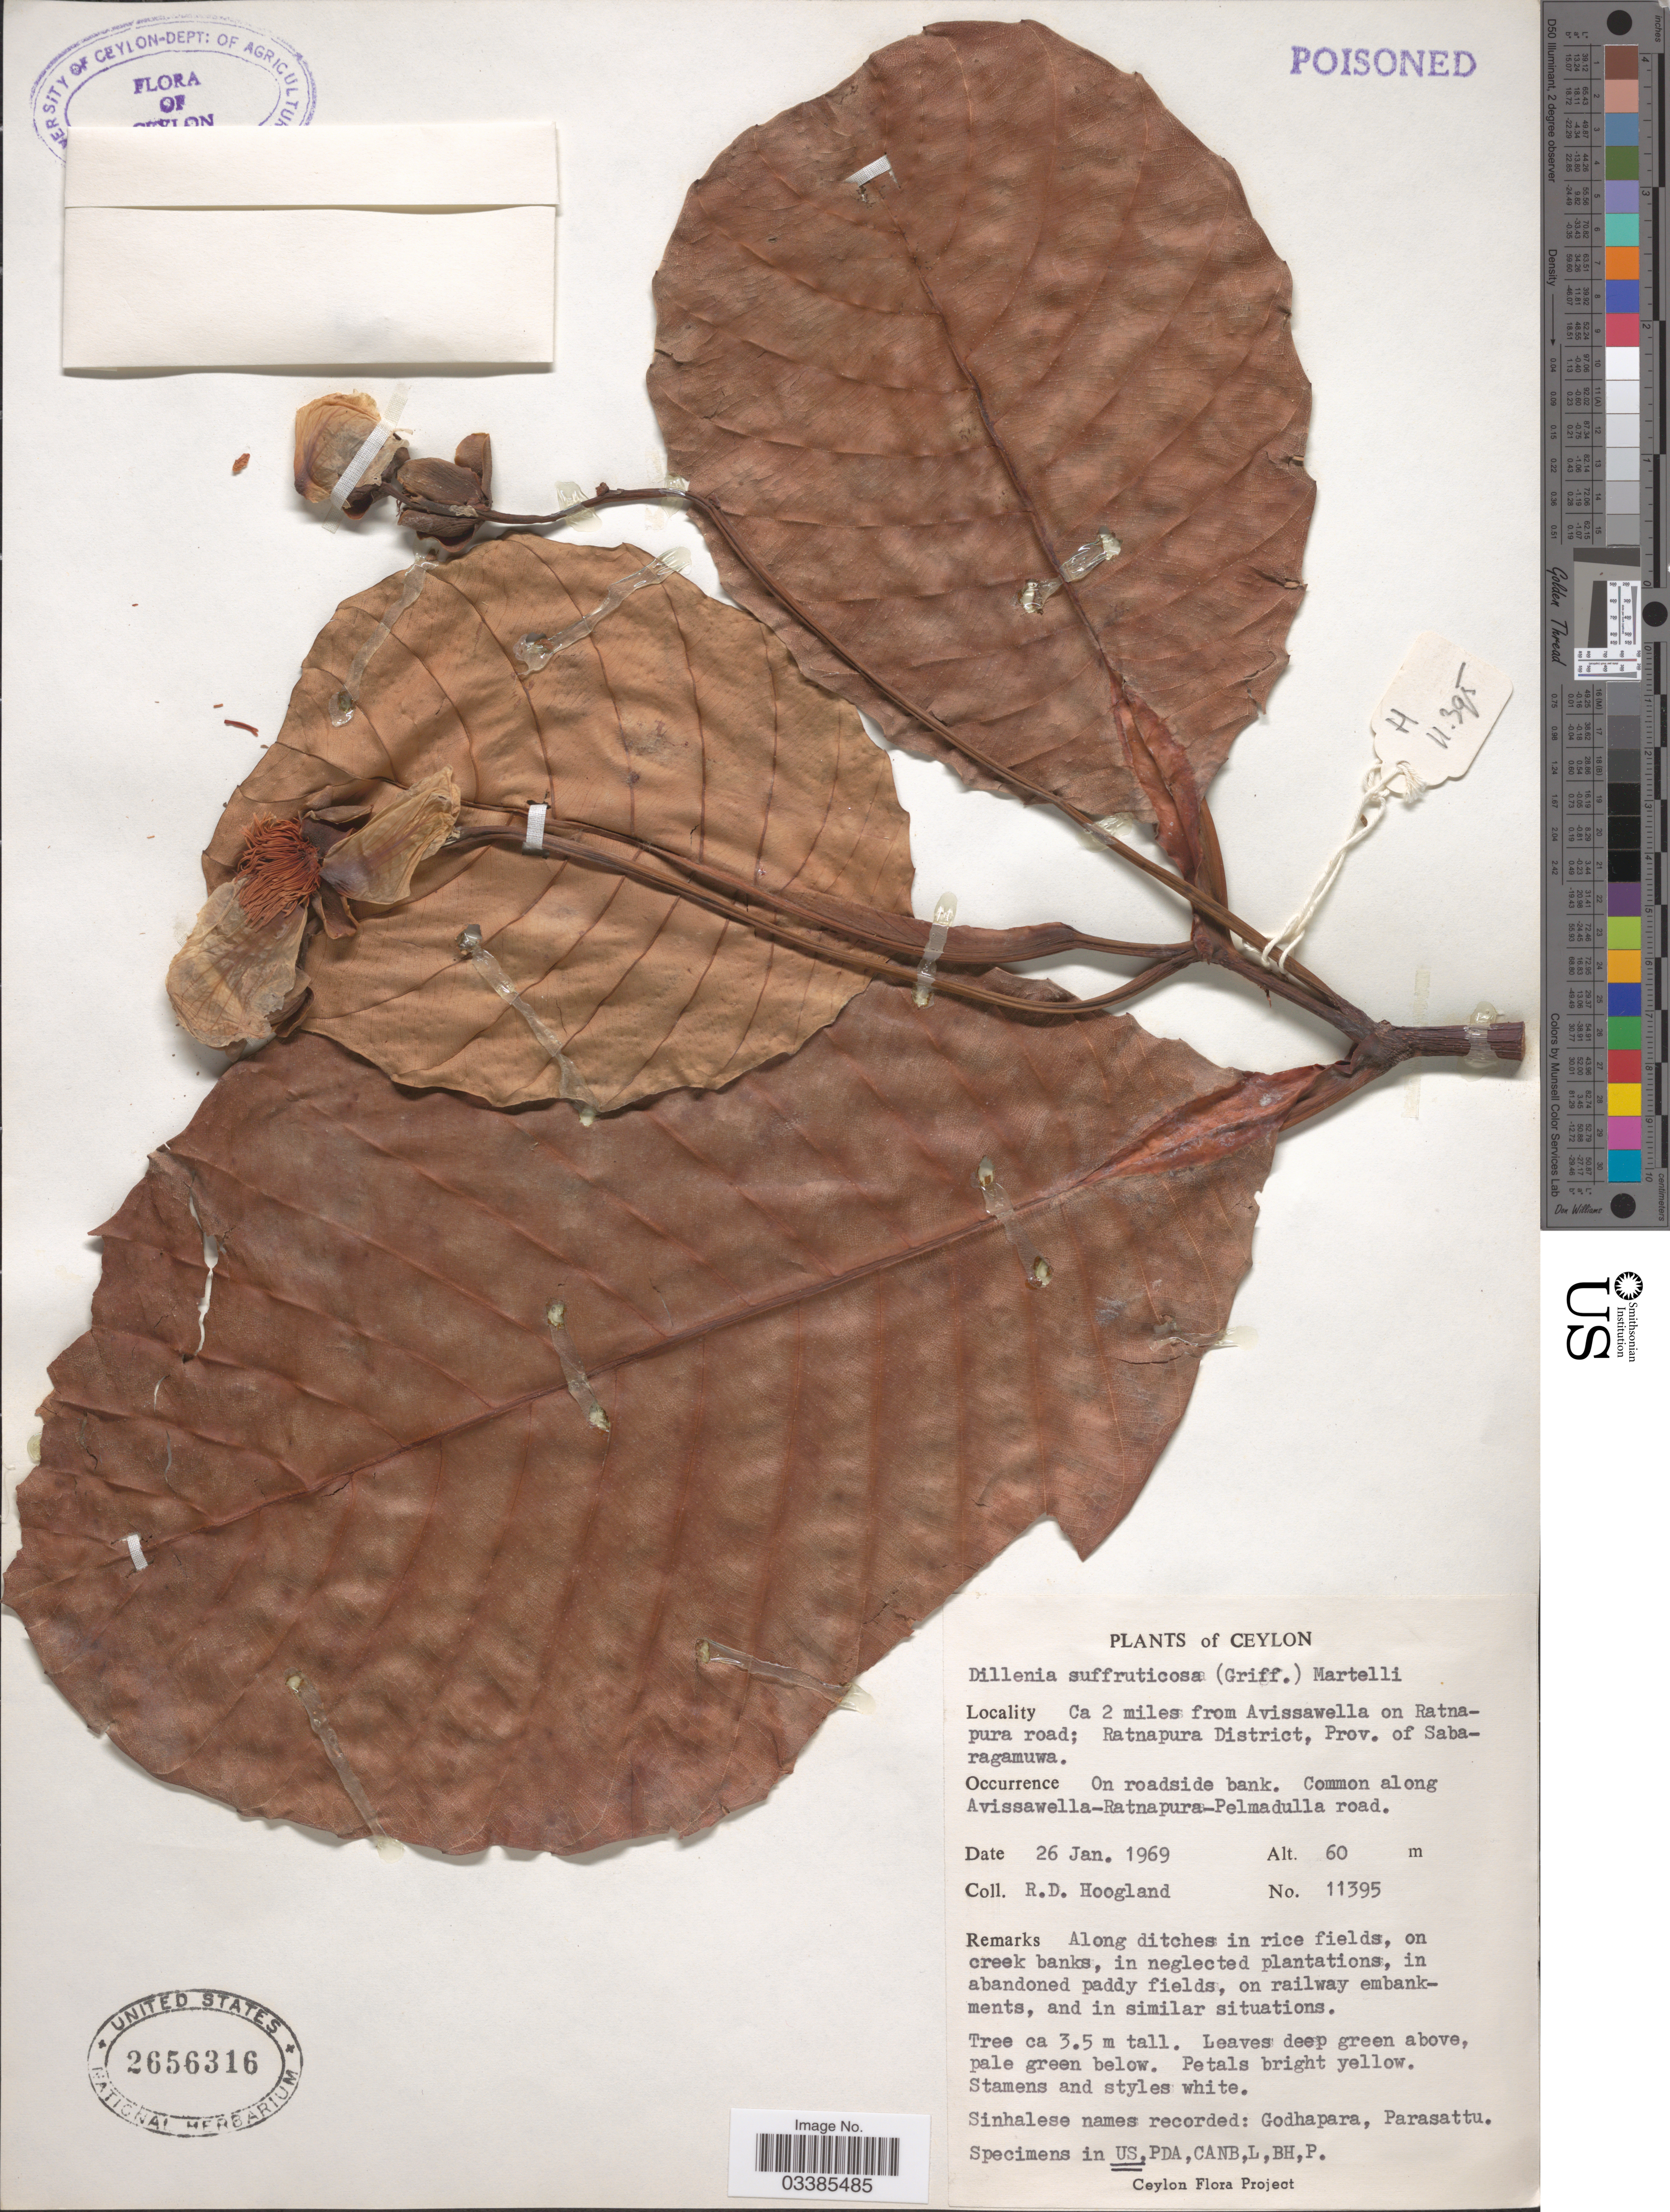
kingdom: Plantae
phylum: Tracheophyta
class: Magnoliopsida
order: Dilleniales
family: Dilleniaceae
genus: Dillenia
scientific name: Dillenia suffruticosa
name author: (Griff. ex Hook. f. & Thomson) Martelli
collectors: R. D. Hoogland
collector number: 11395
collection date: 1969-01-26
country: Sri Lanka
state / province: Sabaragamuwa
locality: Ceylon. Ca 2 miles from Avissawella on Ratnapura road; Ratnapura District. On roadside bank. Common along Avissawella-Ratnapura-Pelmadulla road.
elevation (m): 60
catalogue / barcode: US 2656316